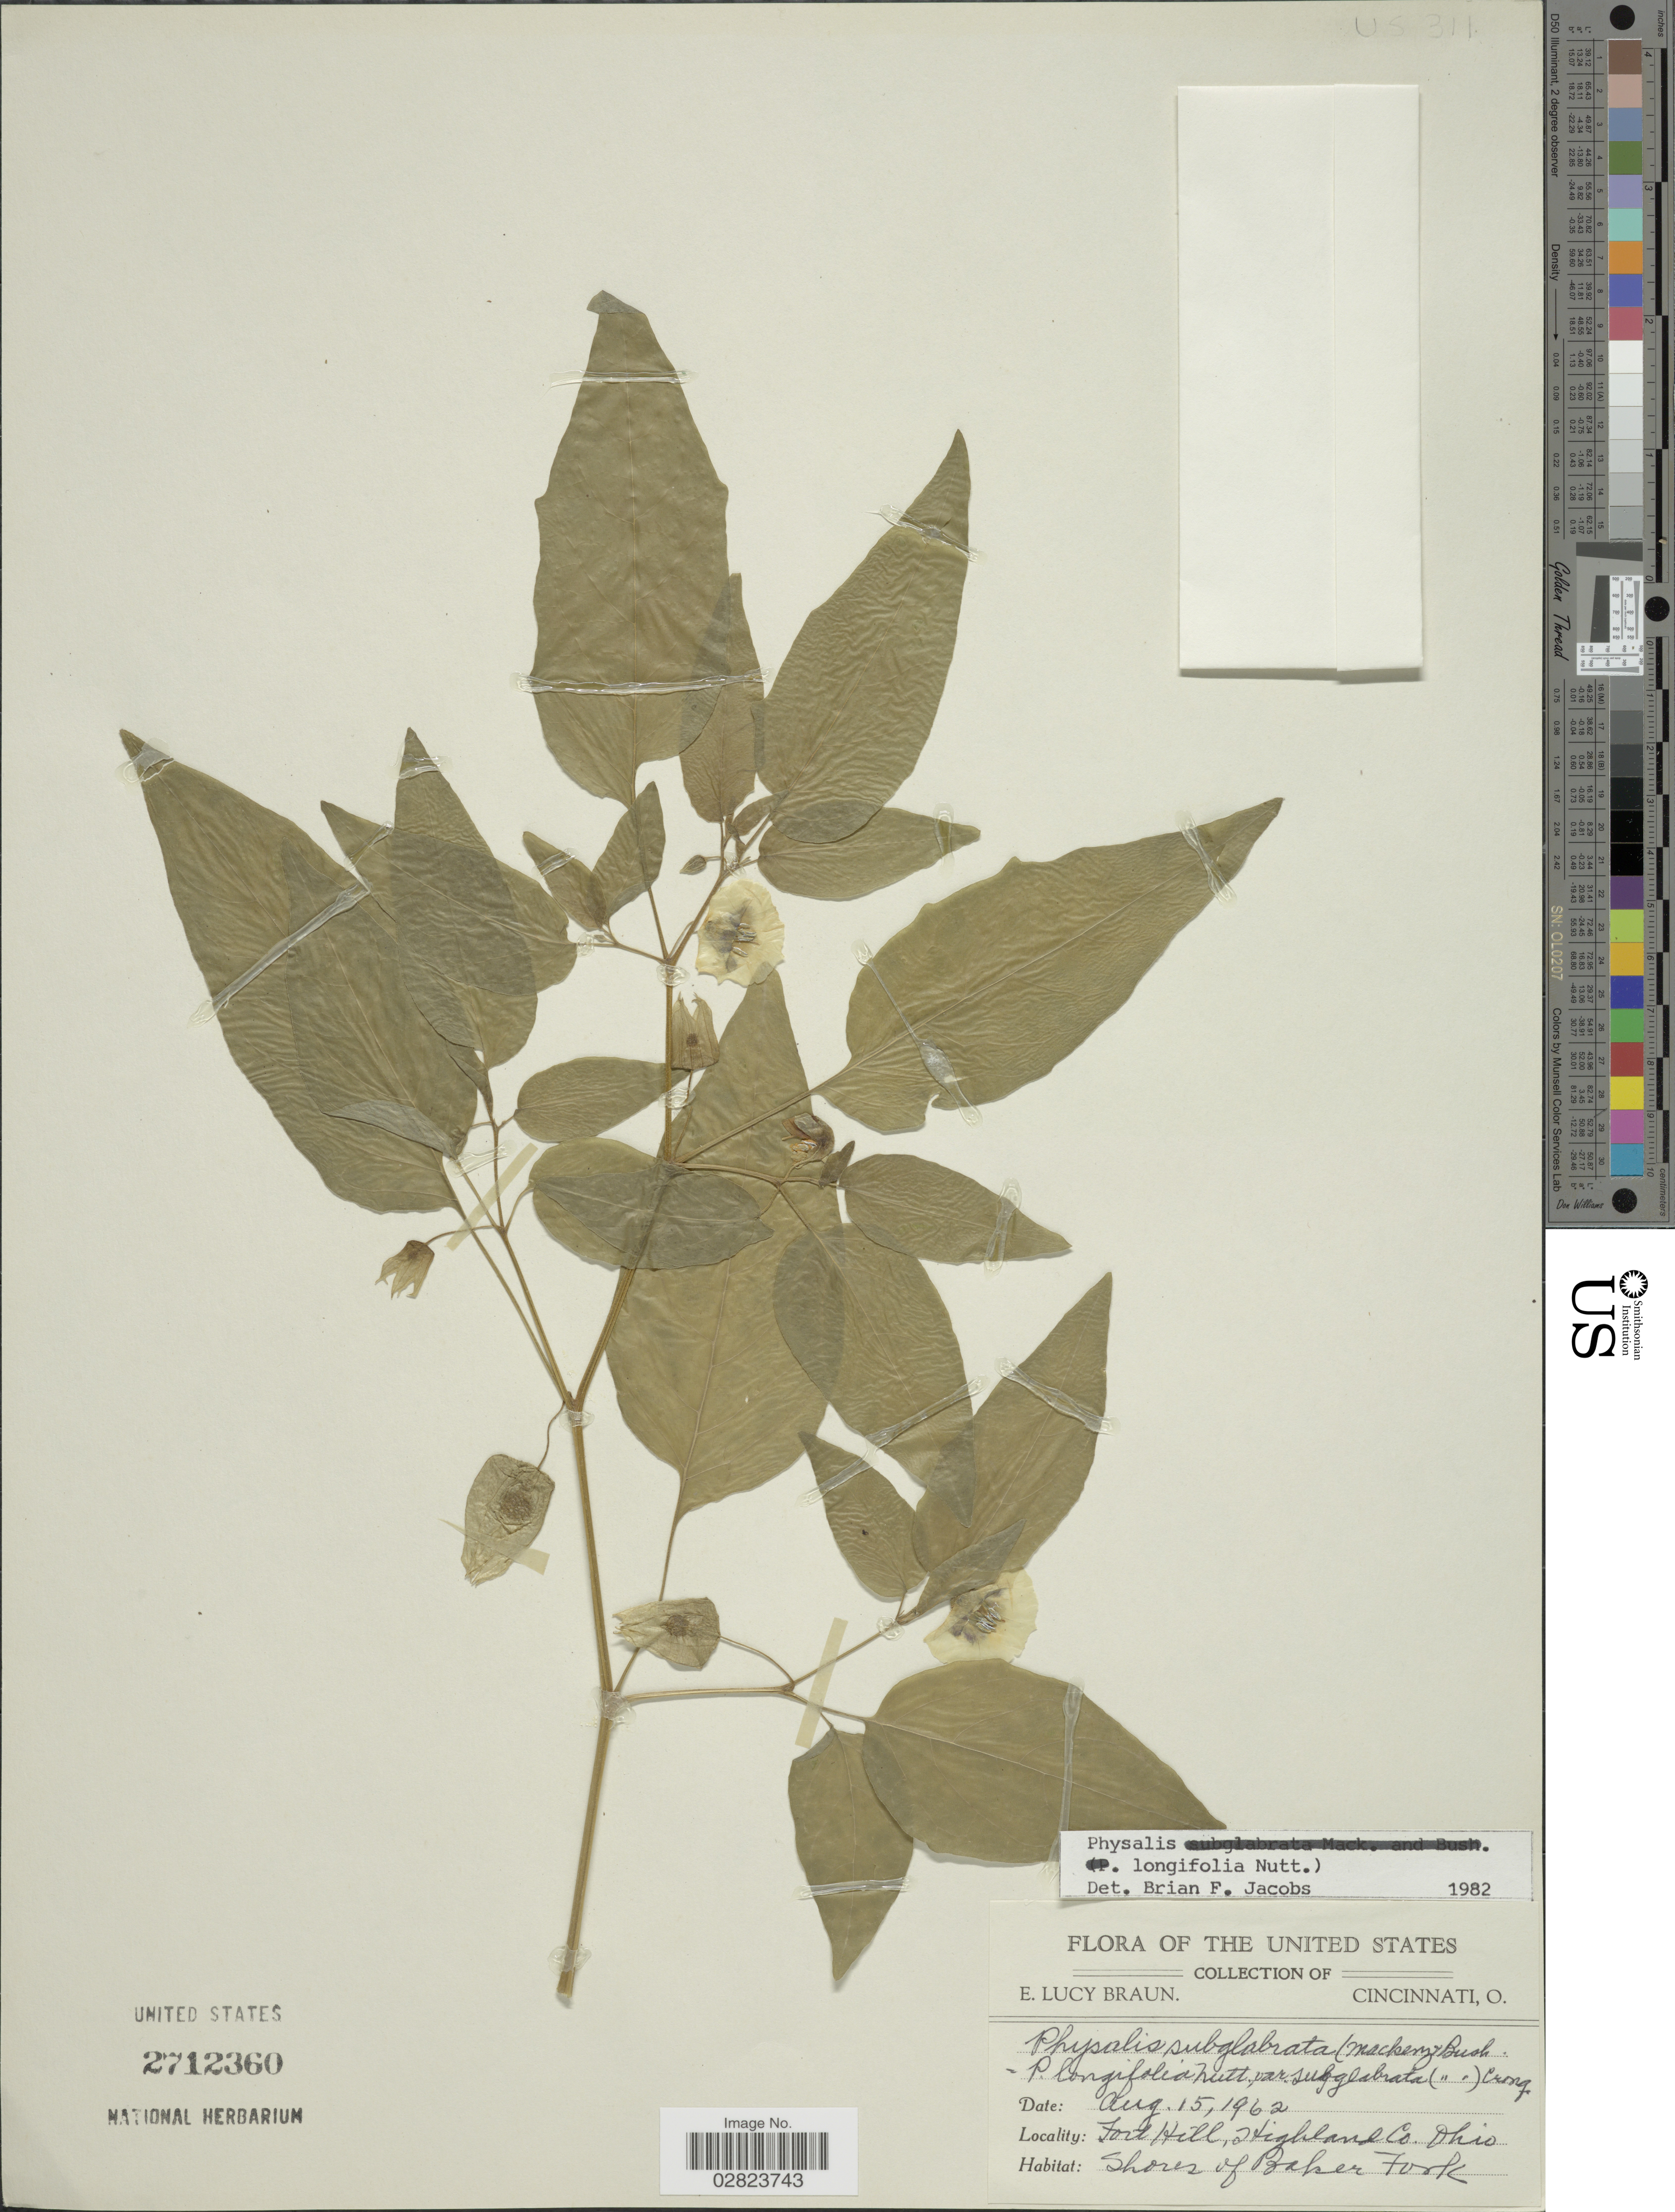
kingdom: Plantae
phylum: Tracheophyta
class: Magnoliopsida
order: Solanales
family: Solanaceae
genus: Physalis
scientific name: Physalis longifolia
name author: Nutt.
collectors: E. L. Braun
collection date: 1962-08-15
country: United States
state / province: Ohio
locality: Fort Hill, Highland Co. Shores of Baker Fork.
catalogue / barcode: US 2712360